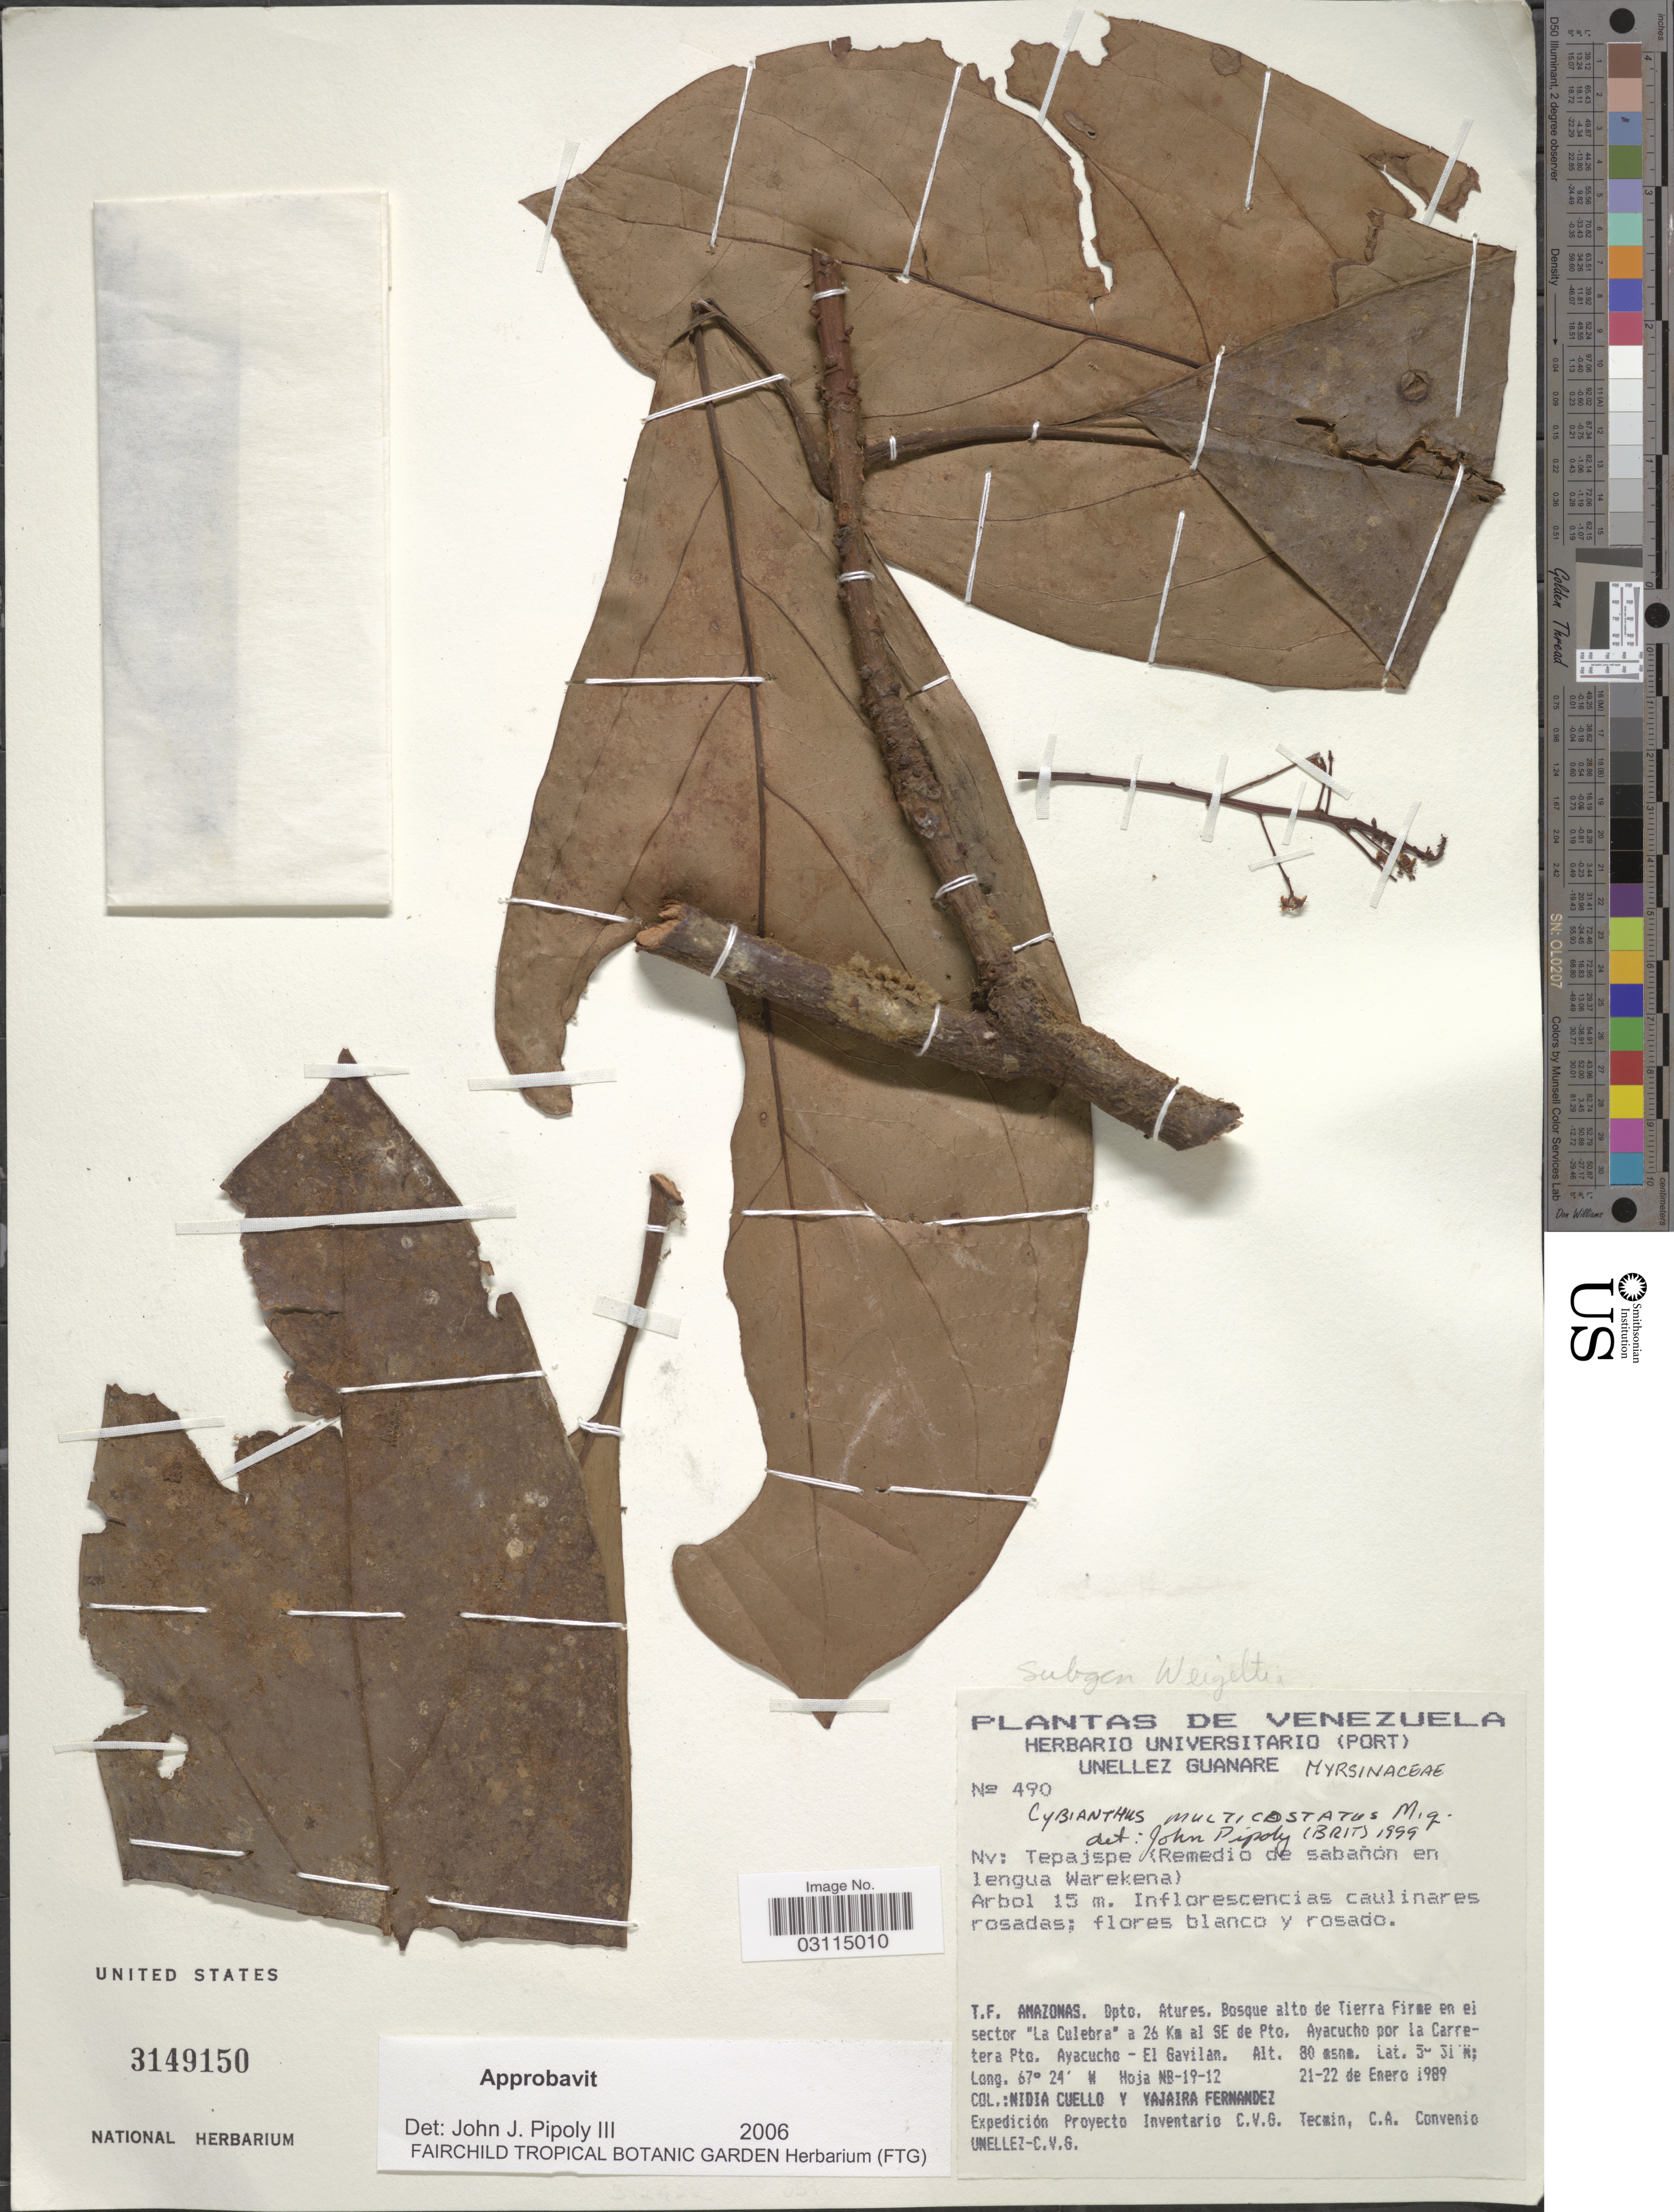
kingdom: Plantae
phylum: Tracheophyta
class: Magnoliopsida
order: Ericales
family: Primulaceae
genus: Cybianthus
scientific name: Cybianthus multicostatus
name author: Miq.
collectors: N. L. Cuello & Y. Fernandez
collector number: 490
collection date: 1989-01-21/1989-01-22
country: Venezuela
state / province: Amazonas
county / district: Atures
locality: Sector "La Culebra" a 26 km SE Pto. Ayacucho por la carretera Pto Ayacucho - El Gavilan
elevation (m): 80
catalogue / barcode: US 3149150